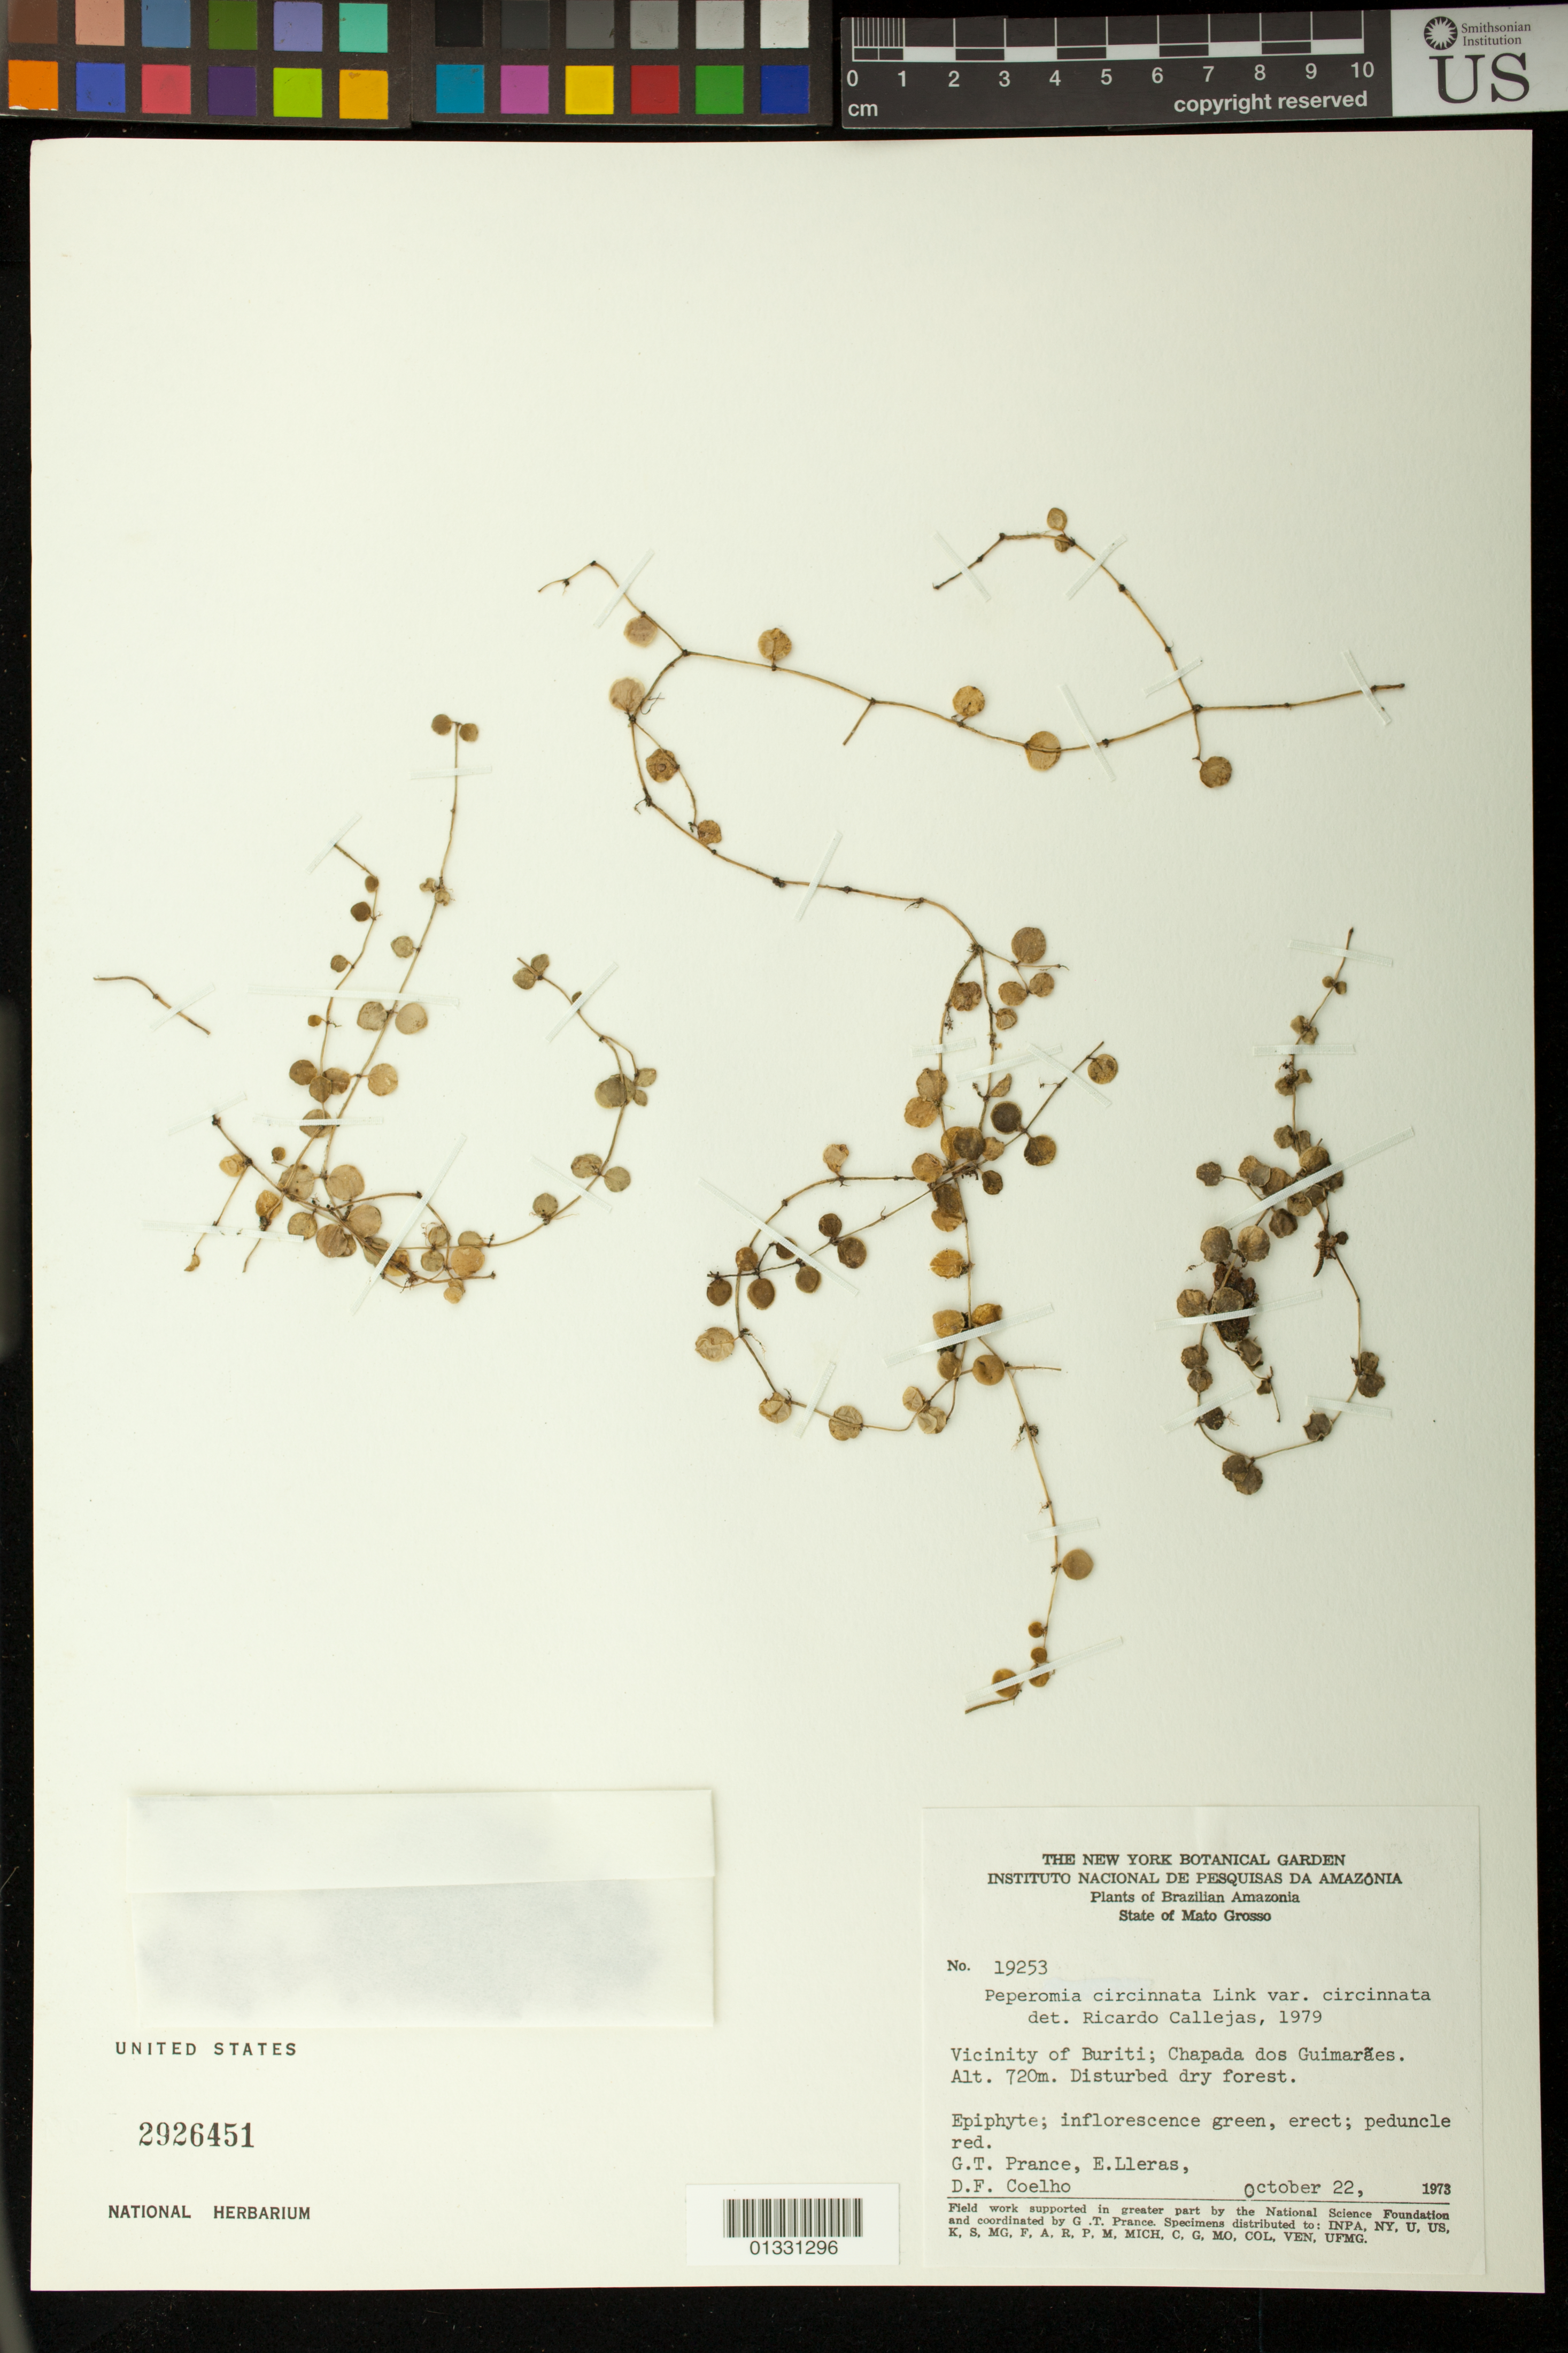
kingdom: Plantae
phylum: Tracheophyta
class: Magnoliopsida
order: Piperales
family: Piperaceae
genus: Peperomia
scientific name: Peperomia circinnata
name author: Link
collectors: G. T. Prance, E. Lleras & D. F. Coêlho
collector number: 19253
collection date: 1973-10-22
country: Brazil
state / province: Mato Grosso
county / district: Chapada dos Guimarães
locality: Vicinity of Buriti. Chapada dos Guimarães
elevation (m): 720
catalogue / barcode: US 2926451